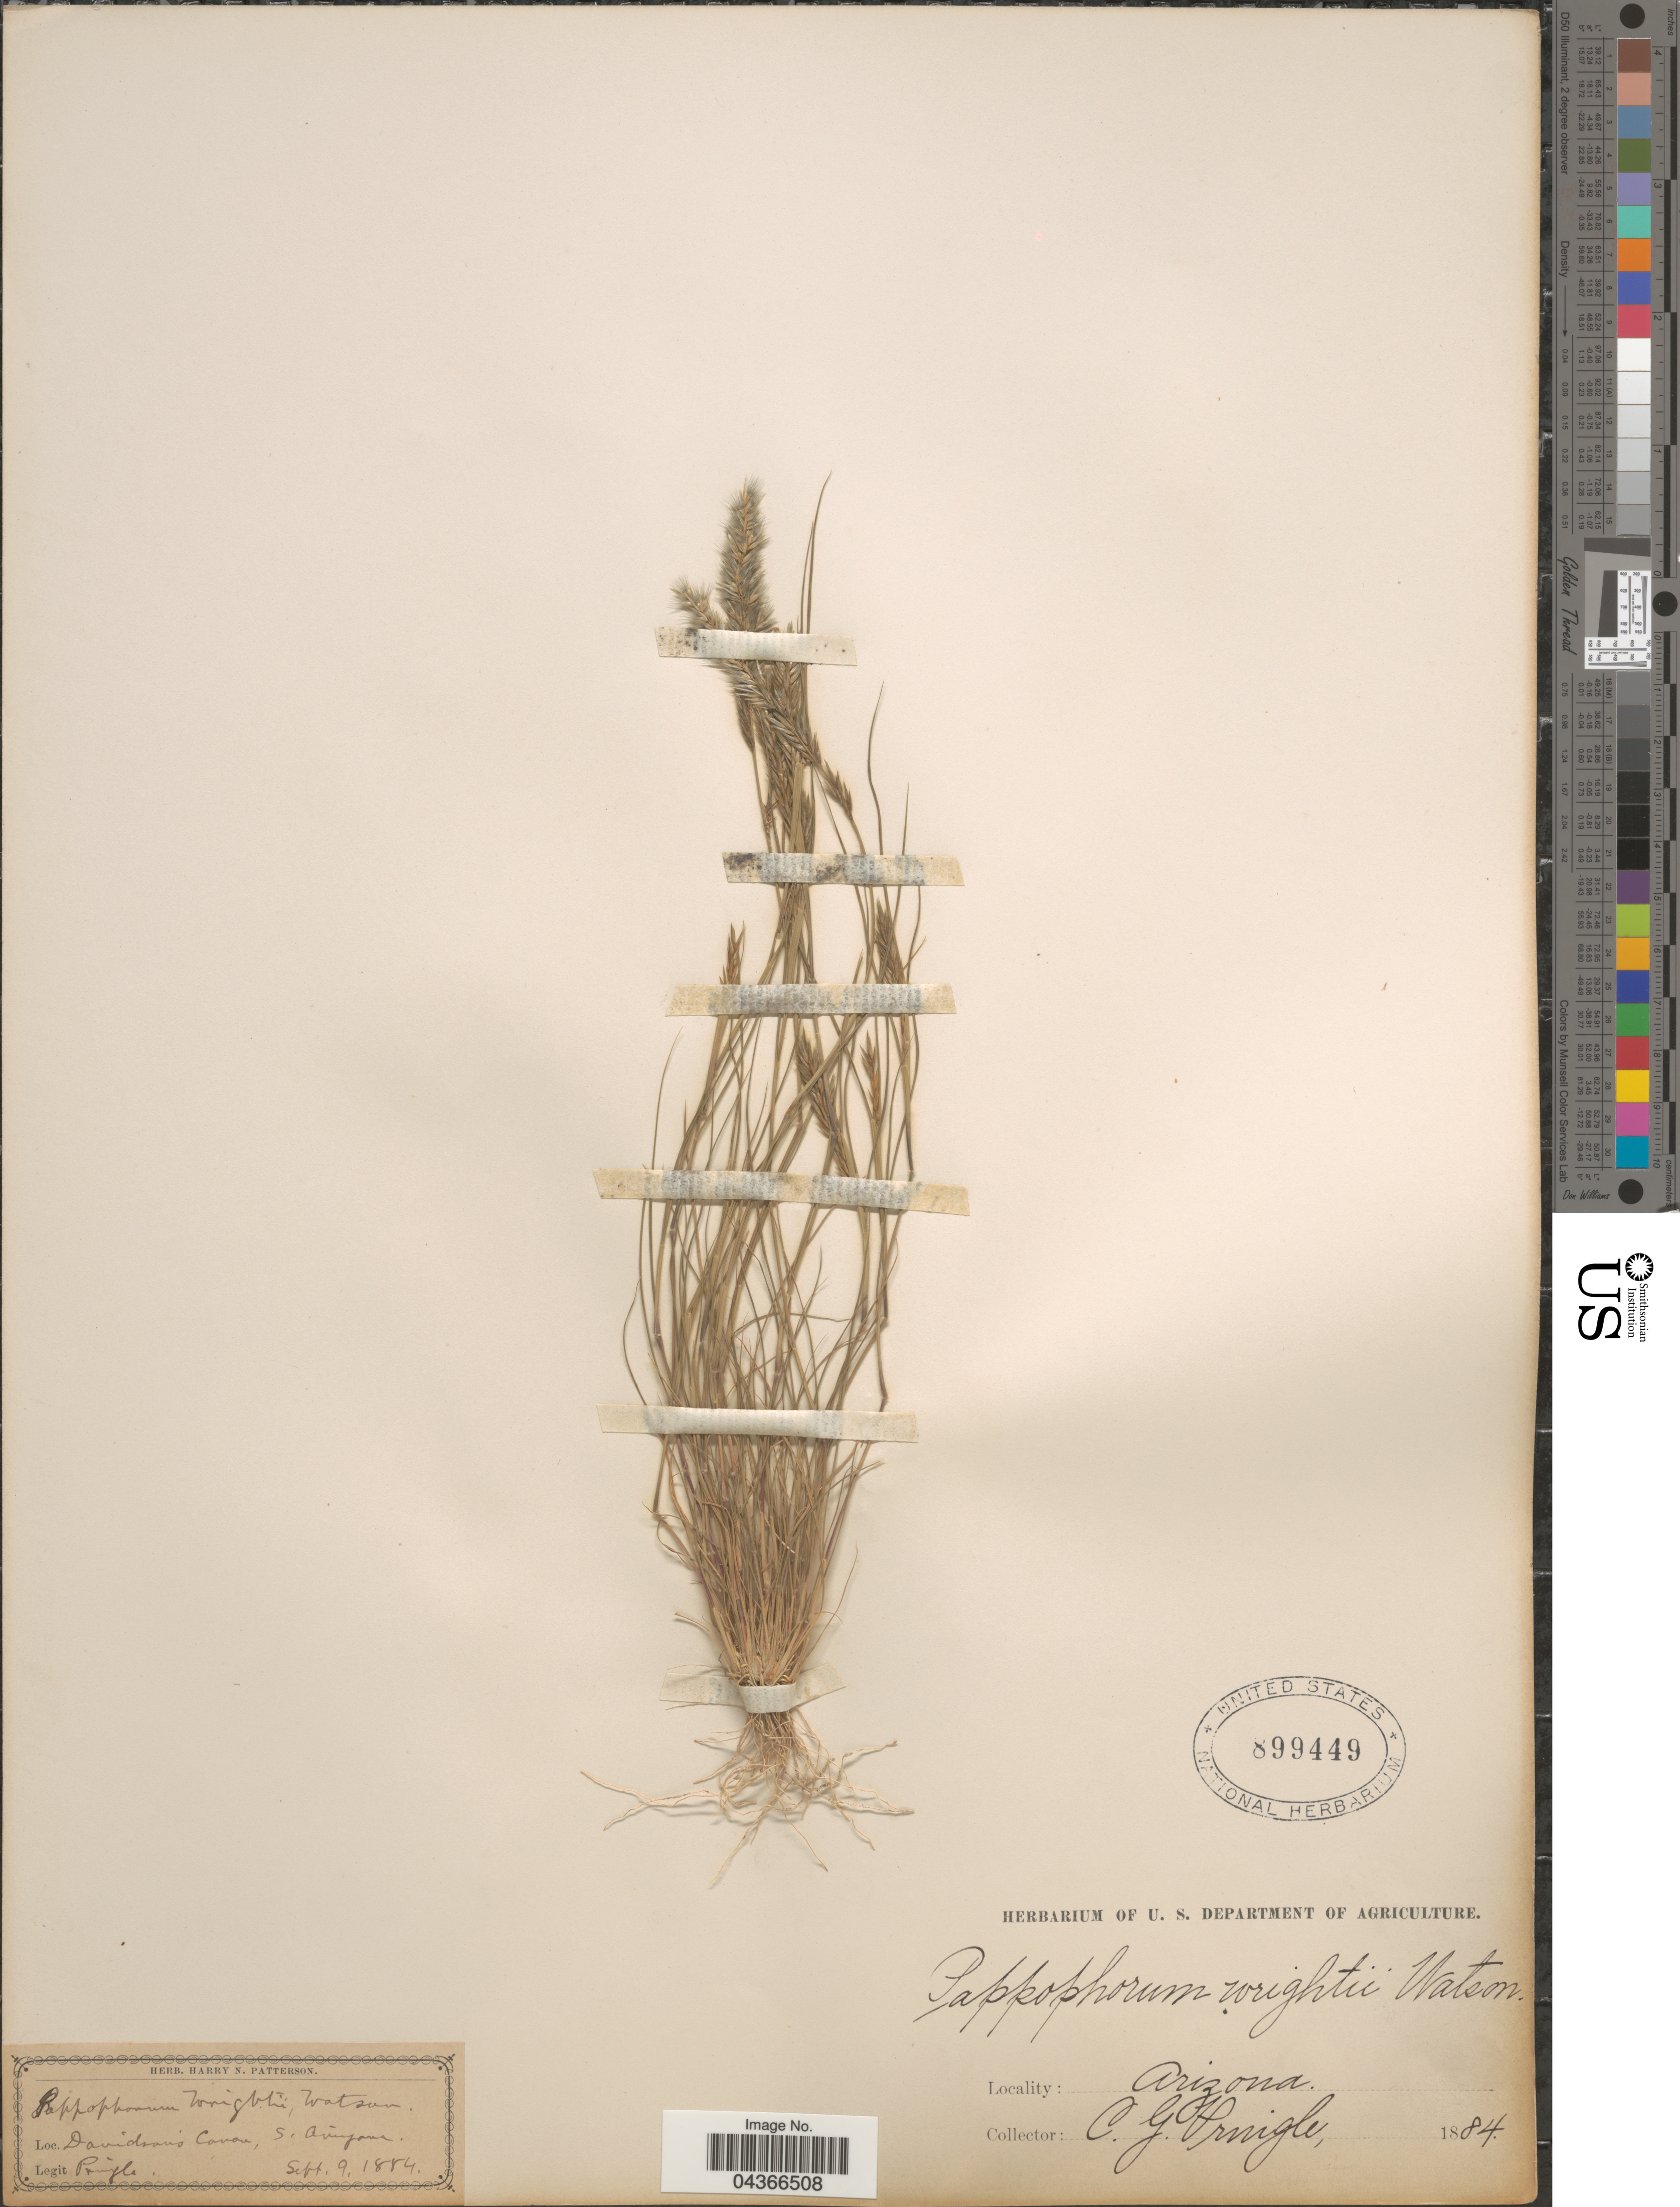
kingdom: Plantae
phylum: Tracheophyta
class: Liliopsida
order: Poales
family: Poaceae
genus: Enneapogon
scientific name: Enneapogon desvauxii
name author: P. Beauv.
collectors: C. G. Pringle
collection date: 1884-09-09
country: United States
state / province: Arizona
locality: Davidson's Canon, S. Arizona.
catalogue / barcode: US 899449